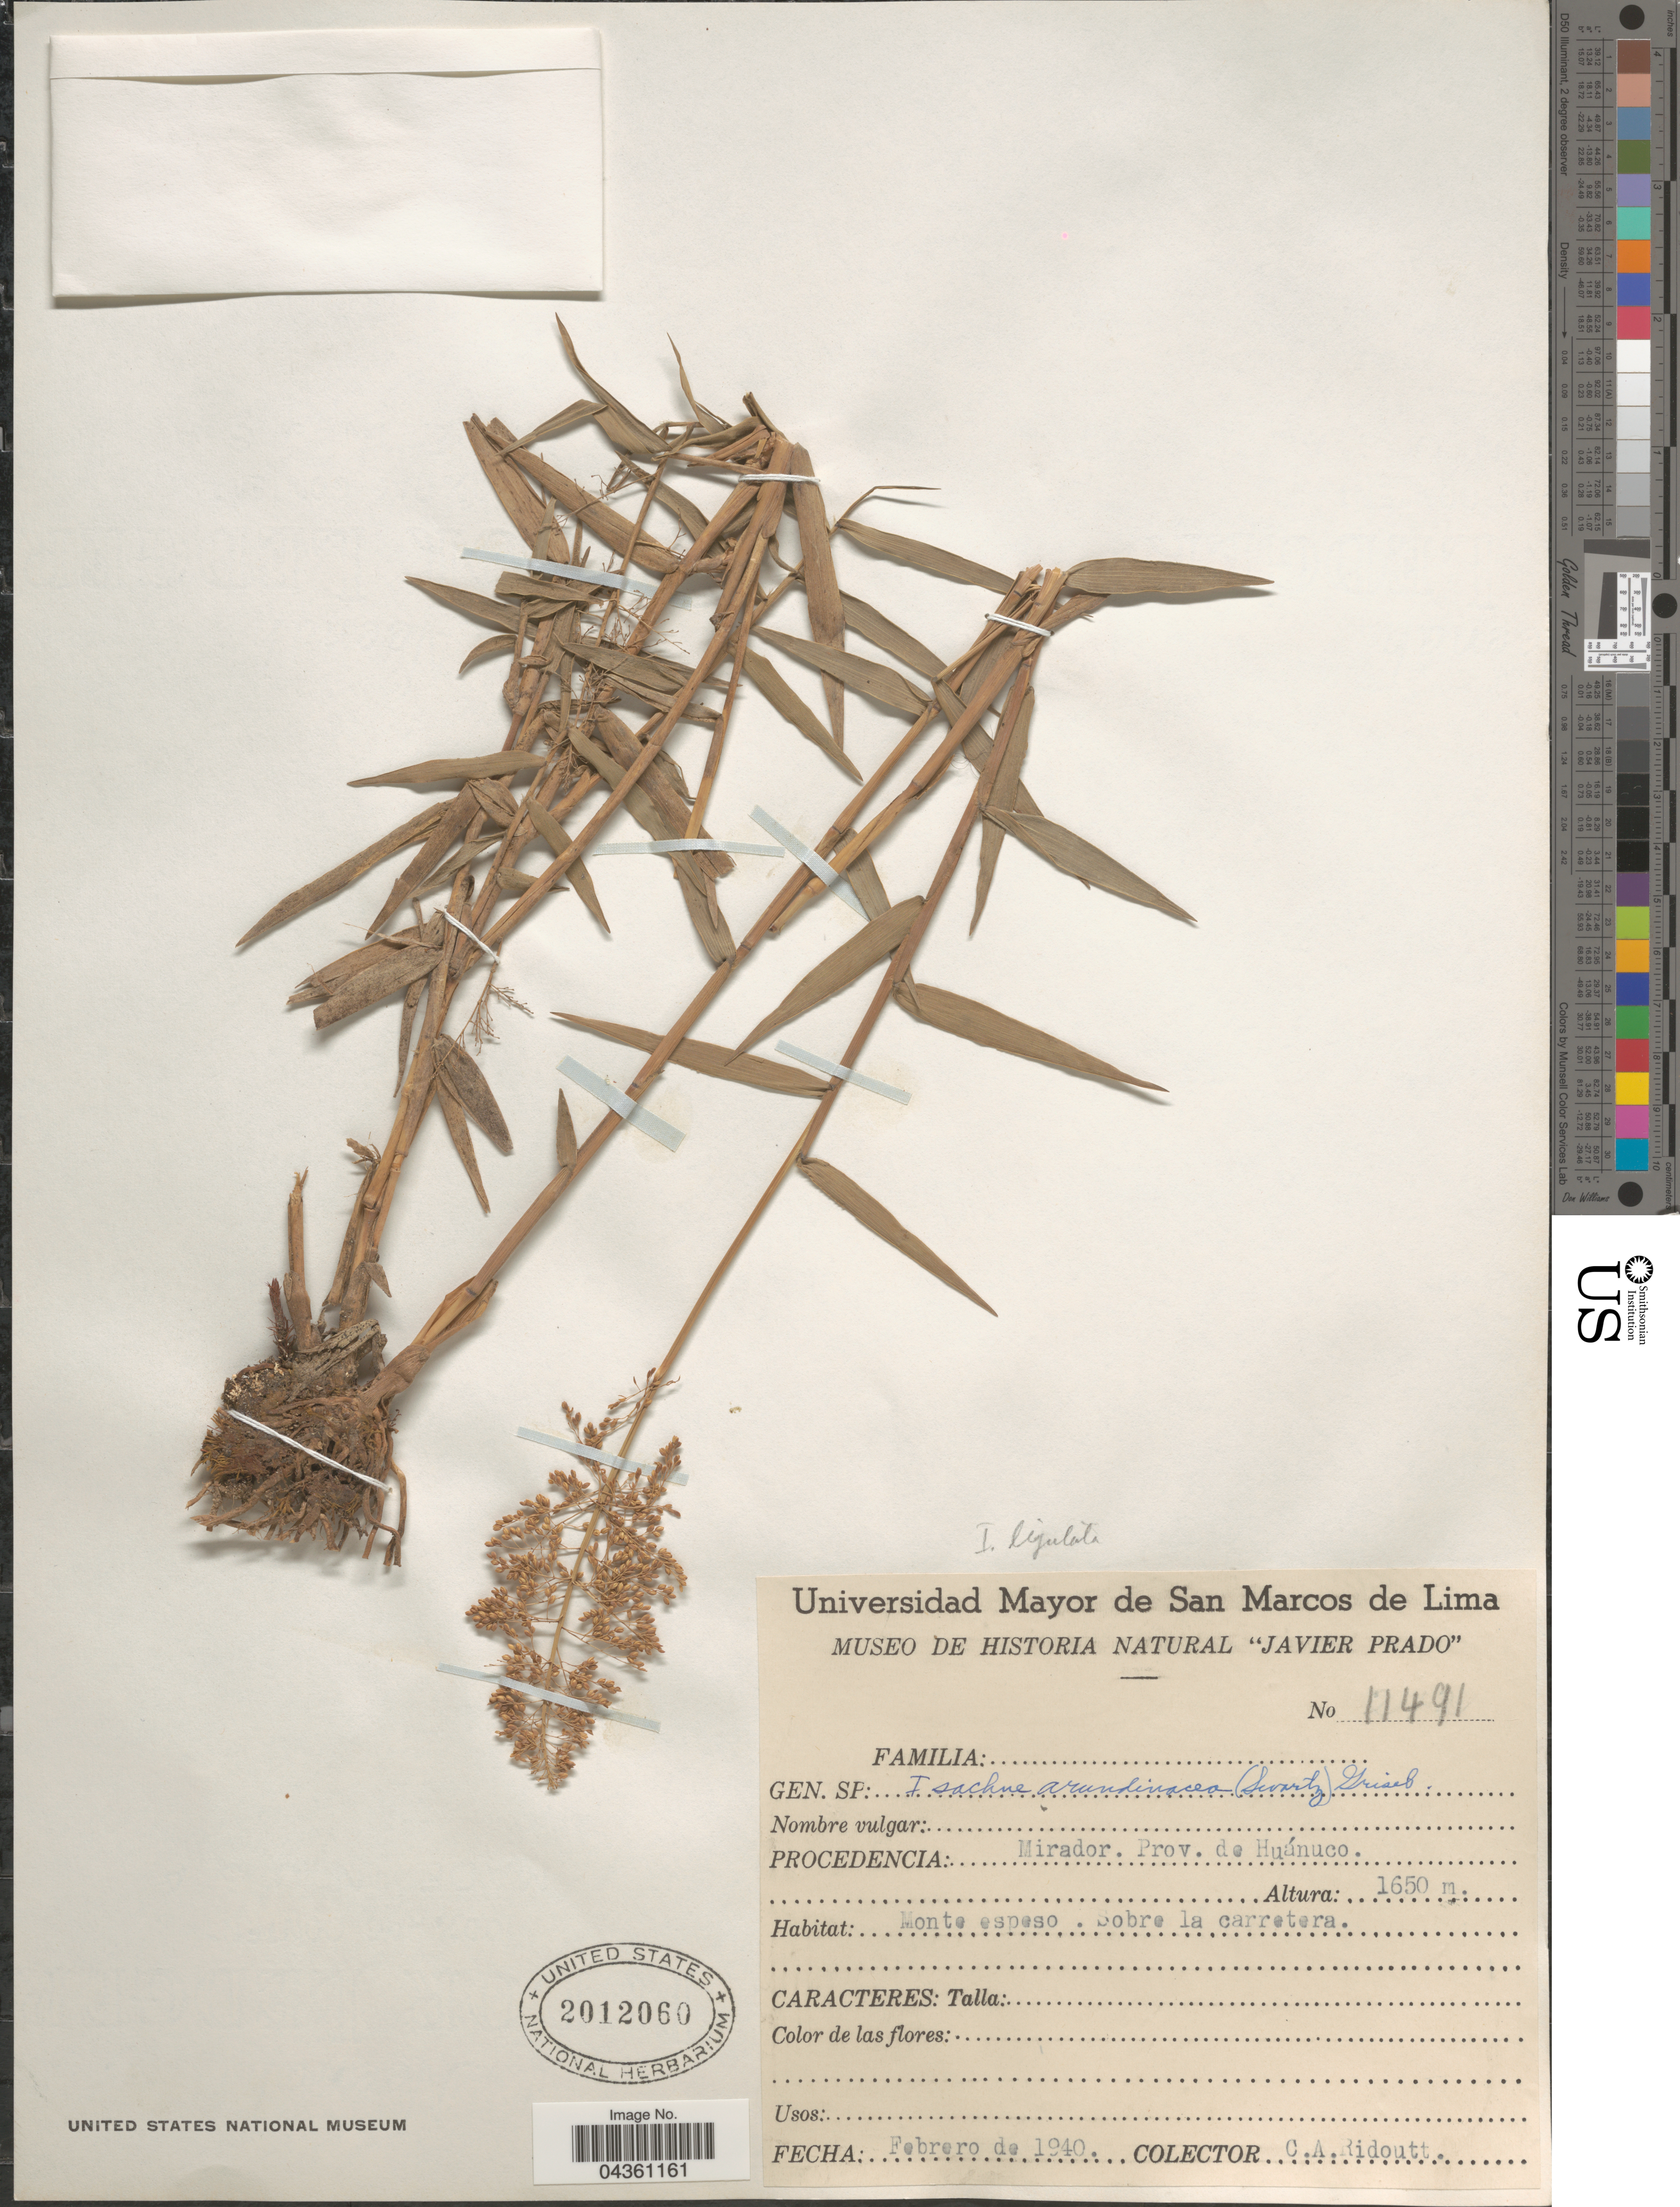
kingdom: Plantae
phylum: Tracheophyta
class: Liliopsida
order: Poales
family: Poaceae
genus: Isachne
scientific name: Isachne arundinacea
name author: (Sw.) Griseb.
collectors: C. Ridoutt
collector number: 17491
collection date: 1940-02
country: Peru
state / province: Huánuco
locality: Mirador.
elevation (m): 1650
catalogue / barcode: US 2012060